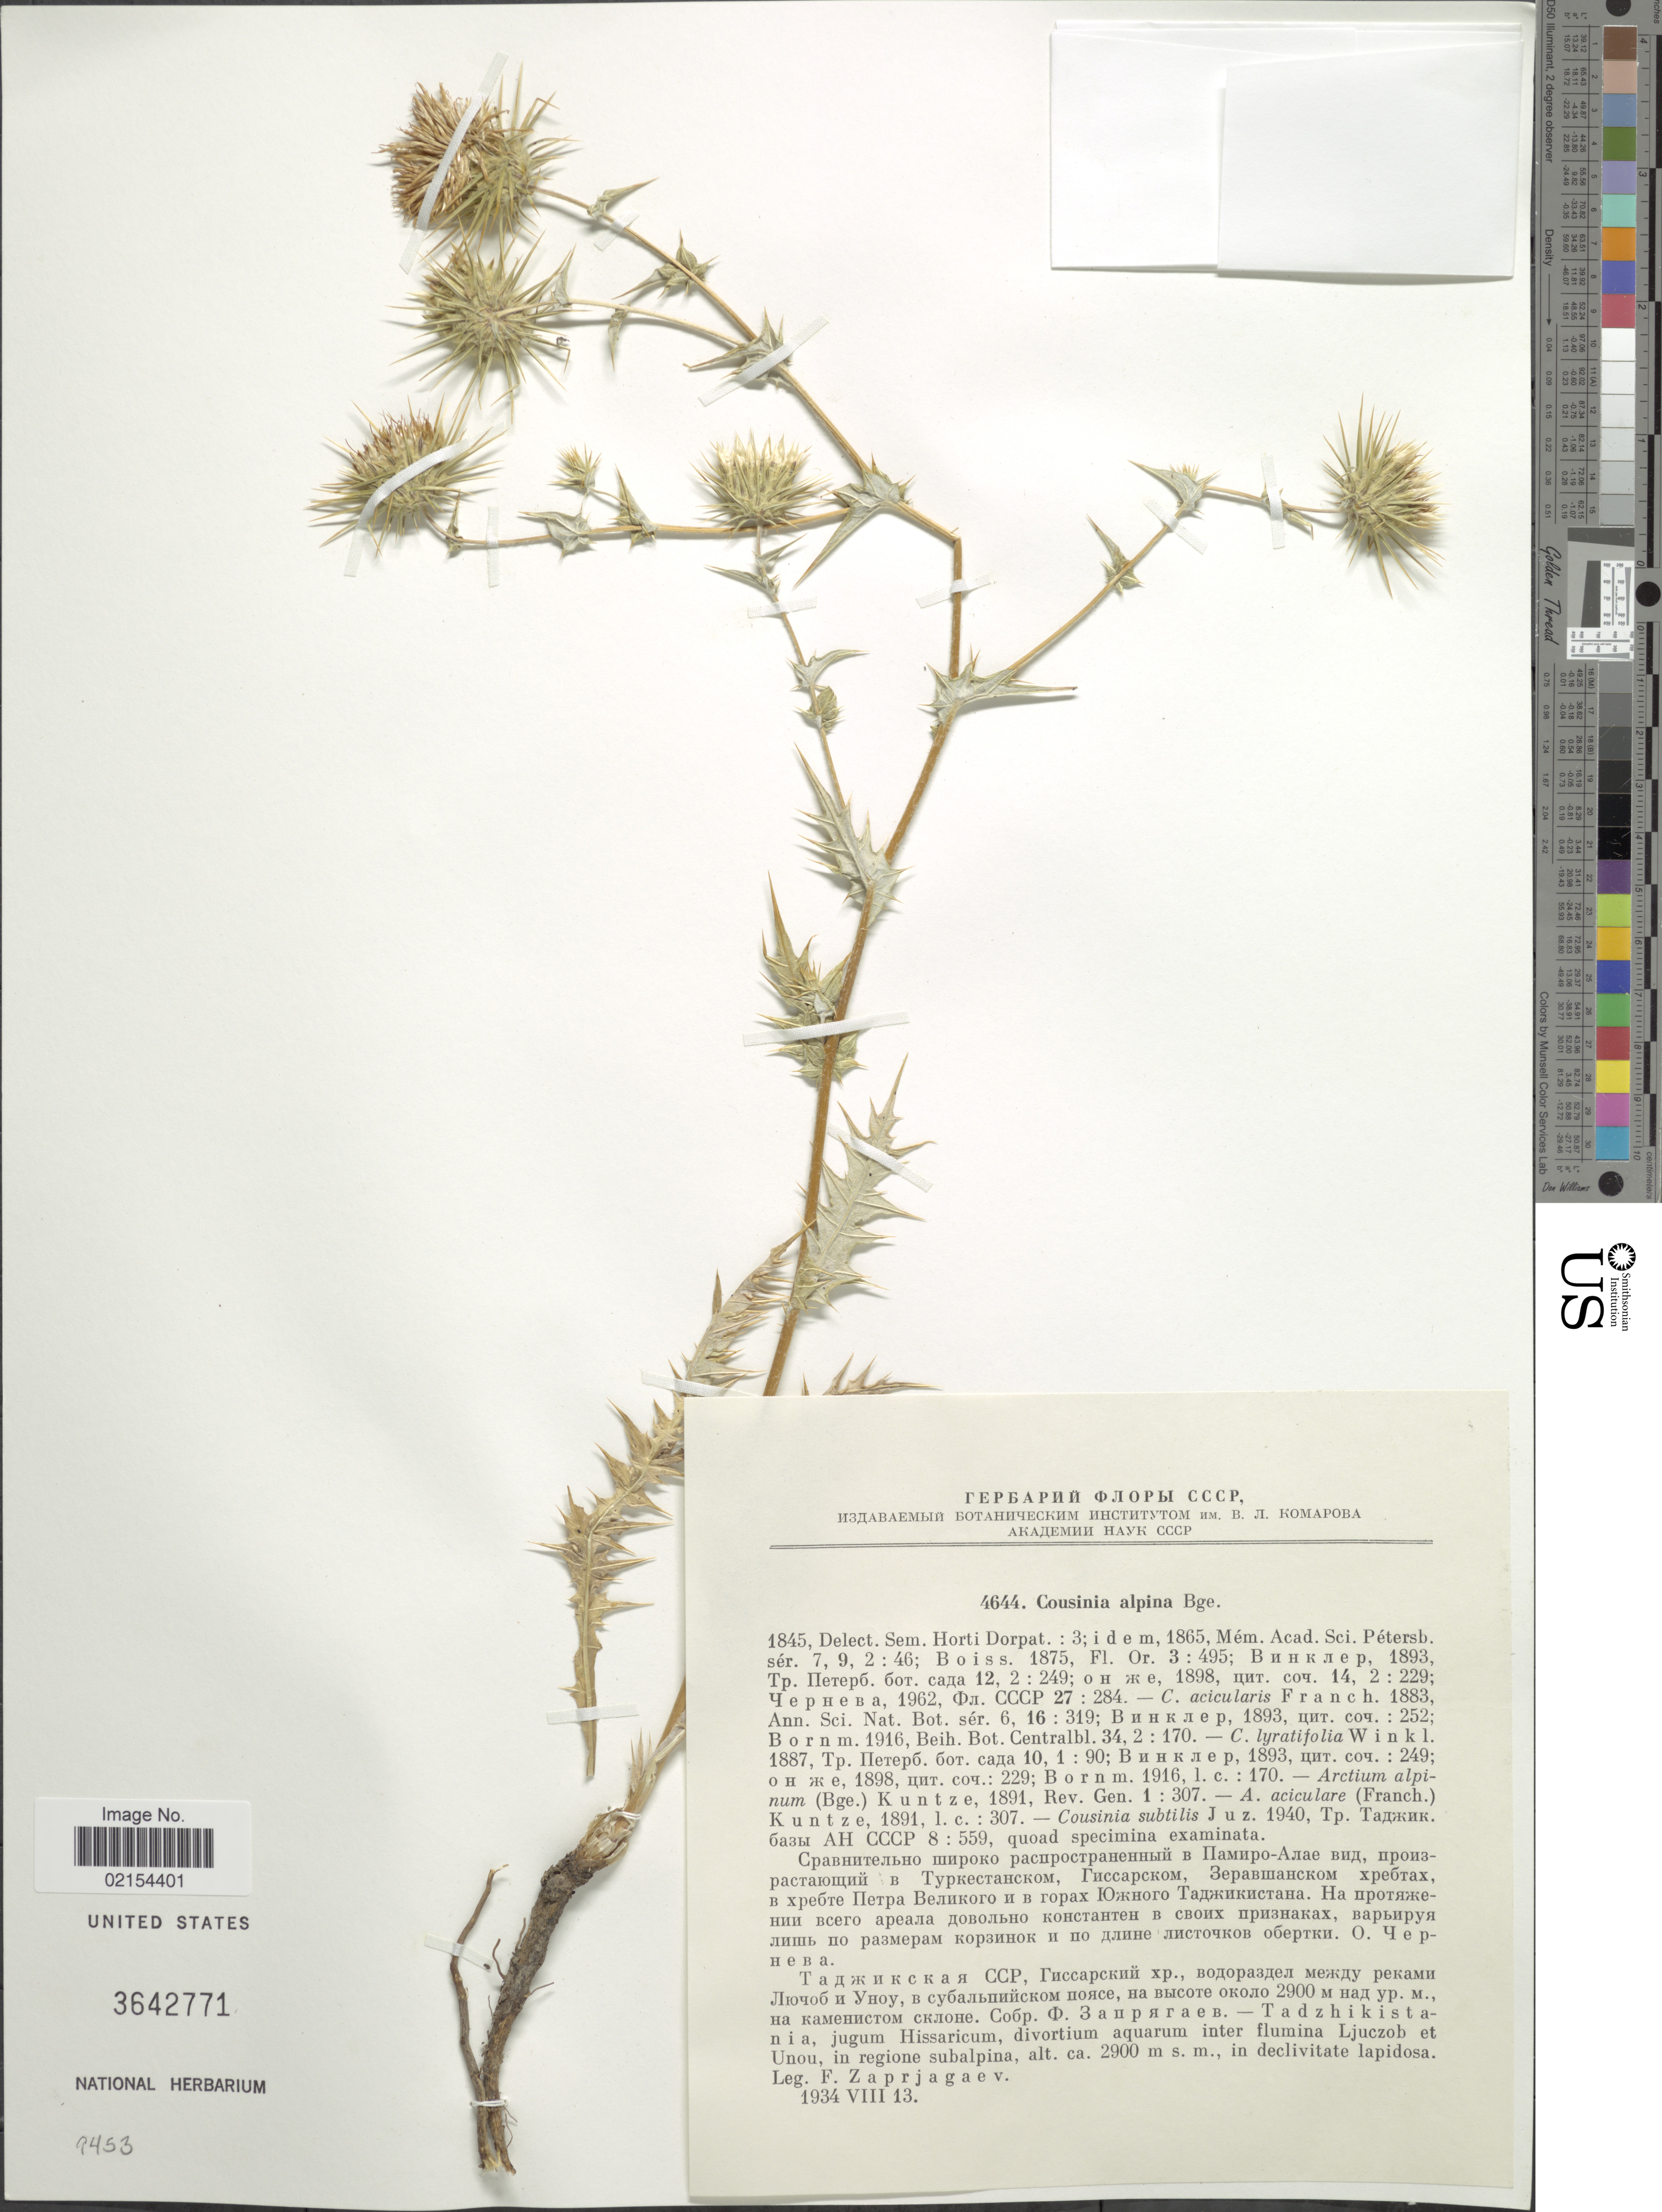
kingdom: Plantae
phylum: Tracheophyta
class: Magnoliopsida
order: Asterales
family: Asteraceae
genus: Cousinia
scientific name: Cousinia alpina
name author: Bunge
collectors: F. Zaprjagaev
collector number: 4644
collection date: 1934-08-13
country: Tajikistan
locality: Tadzhikistania, jugum Hissaricum, divortium aquarum inter flumina Ljuczob et Unou, in regione subalpina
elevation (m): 2900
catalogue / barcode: US 3642771